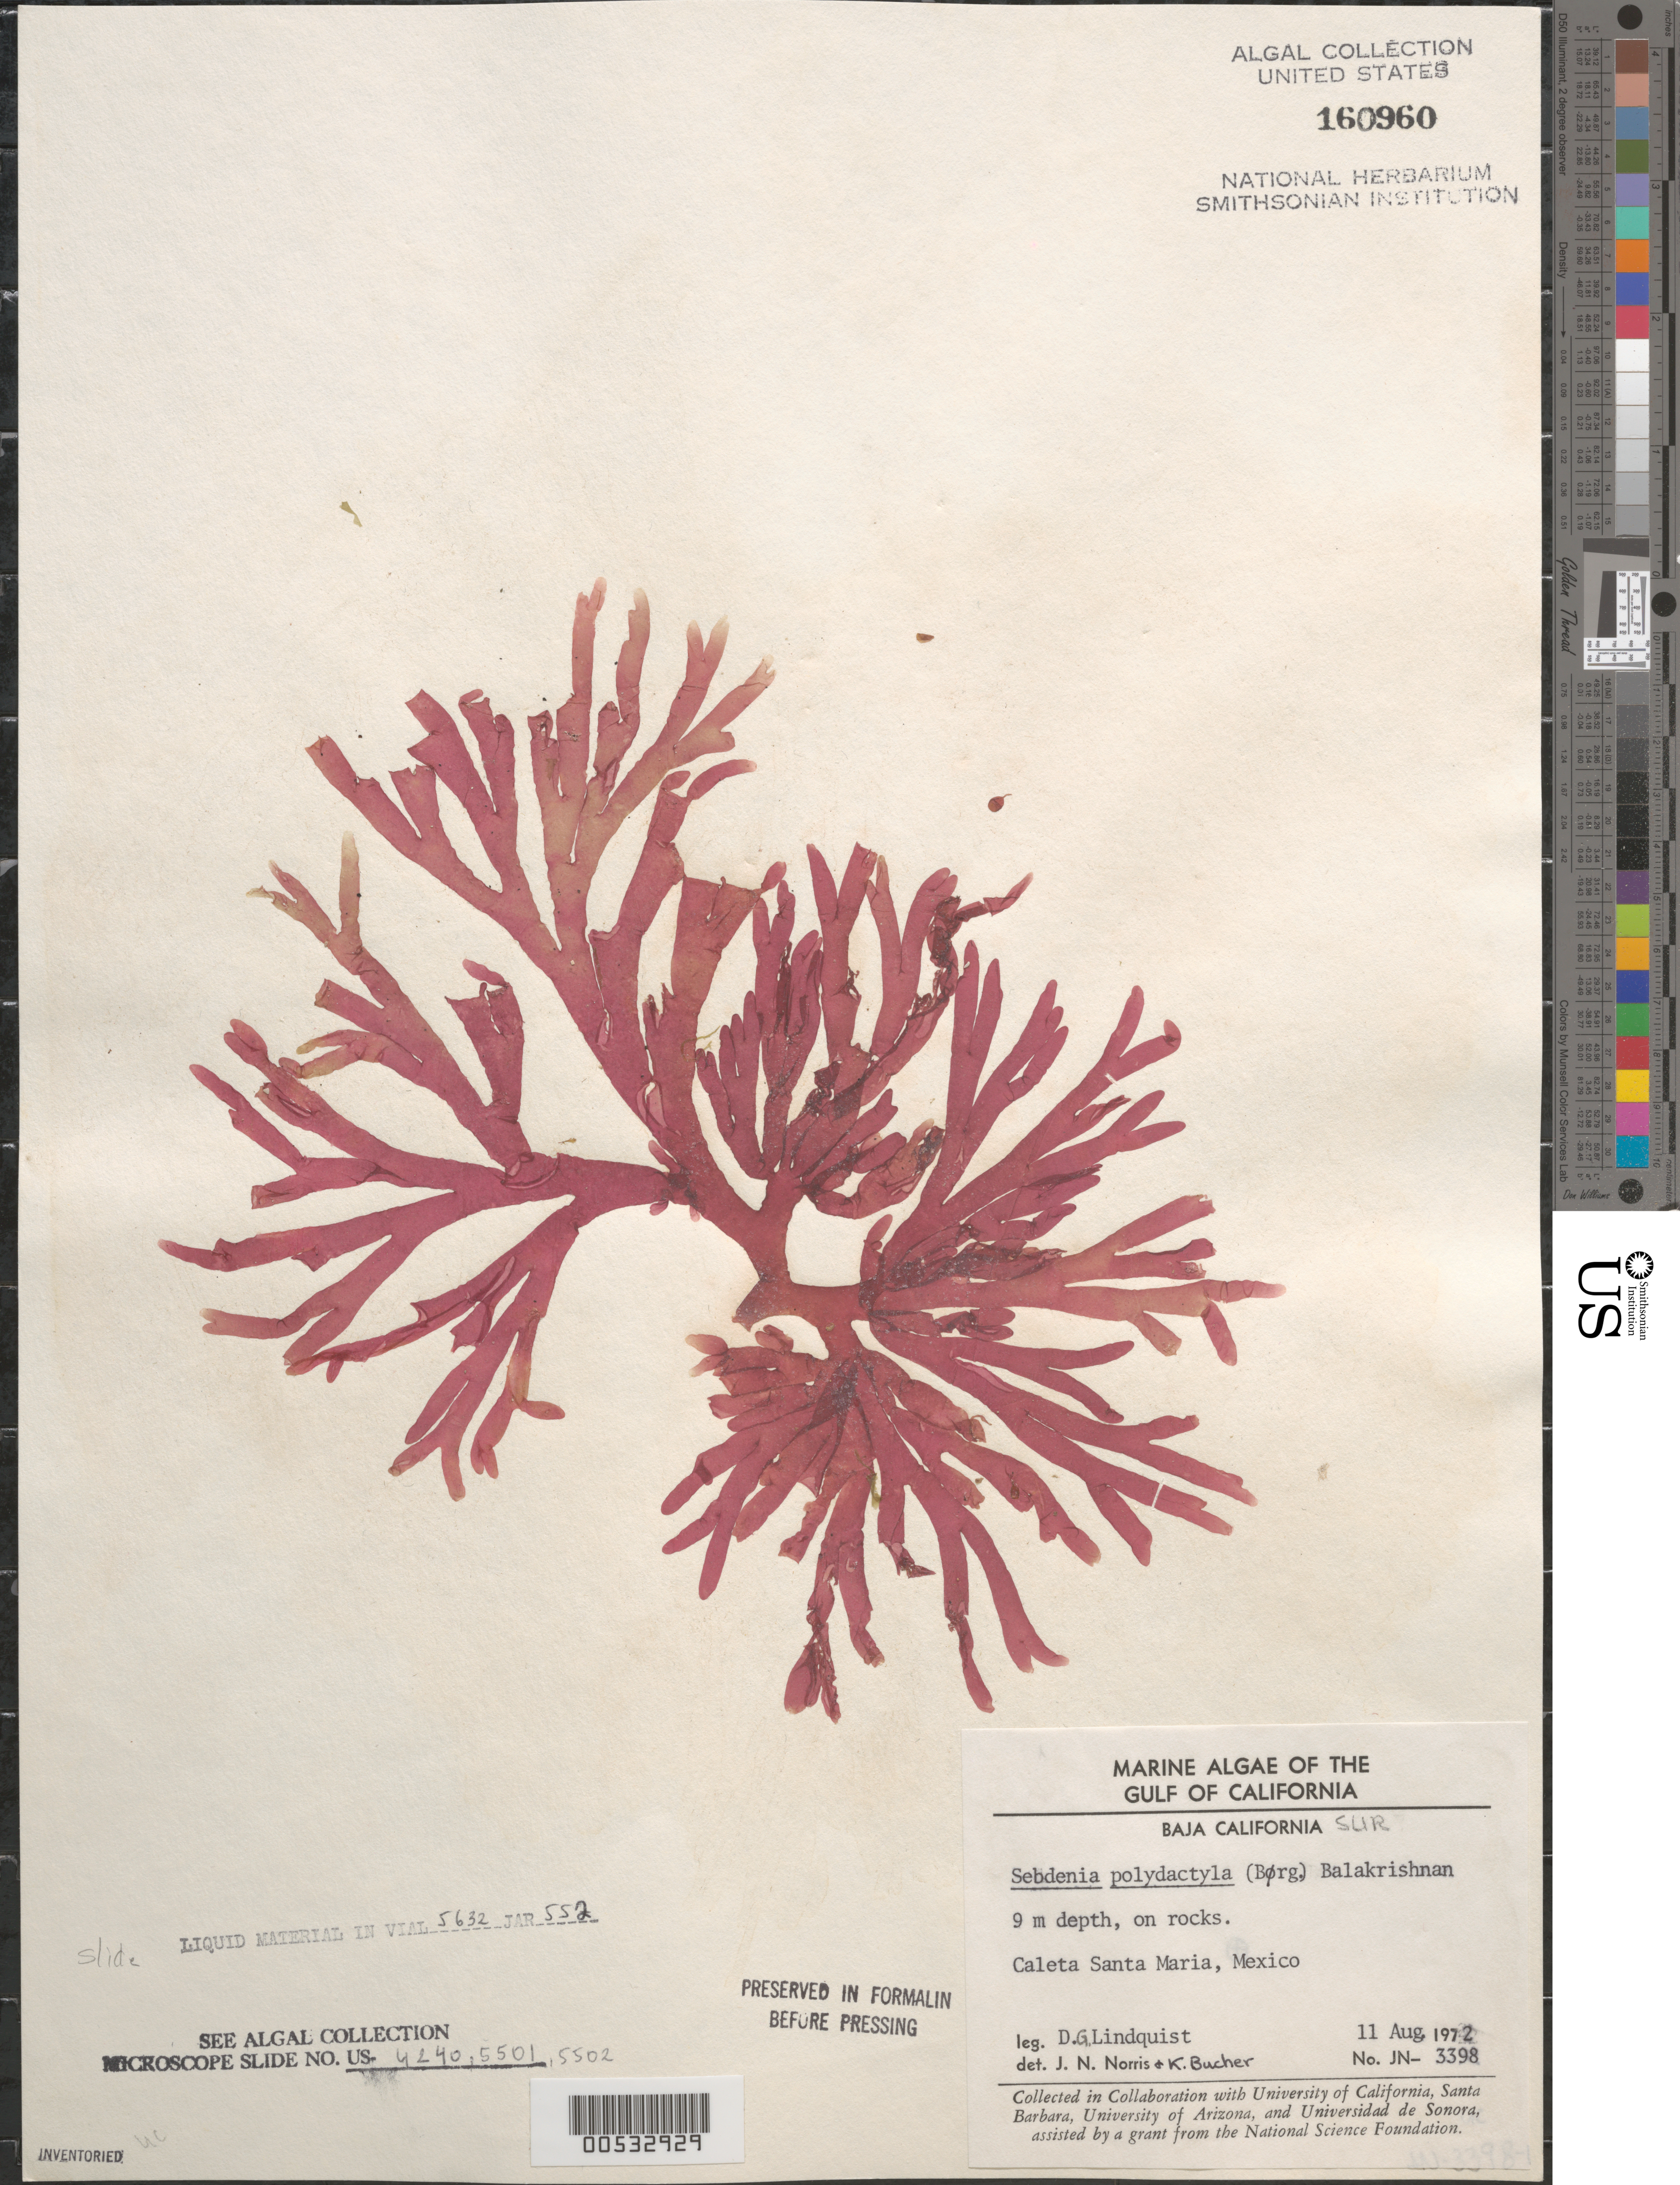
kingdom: Plantae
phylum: Rhodophyta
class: Florideophyceae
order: Sebdeniales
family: Sebdeniaceae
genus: Sebdenia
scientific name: Sebdenia polydactyla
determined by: Norris, J. N.; Bucher, K. E.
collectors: D. Lindquist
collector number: JN-3398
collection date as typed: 11 Aug 1972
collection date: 1972-08-11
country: Mexico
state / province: Baja California Sur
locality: Caleta Santa Maria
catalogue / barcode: US 160960